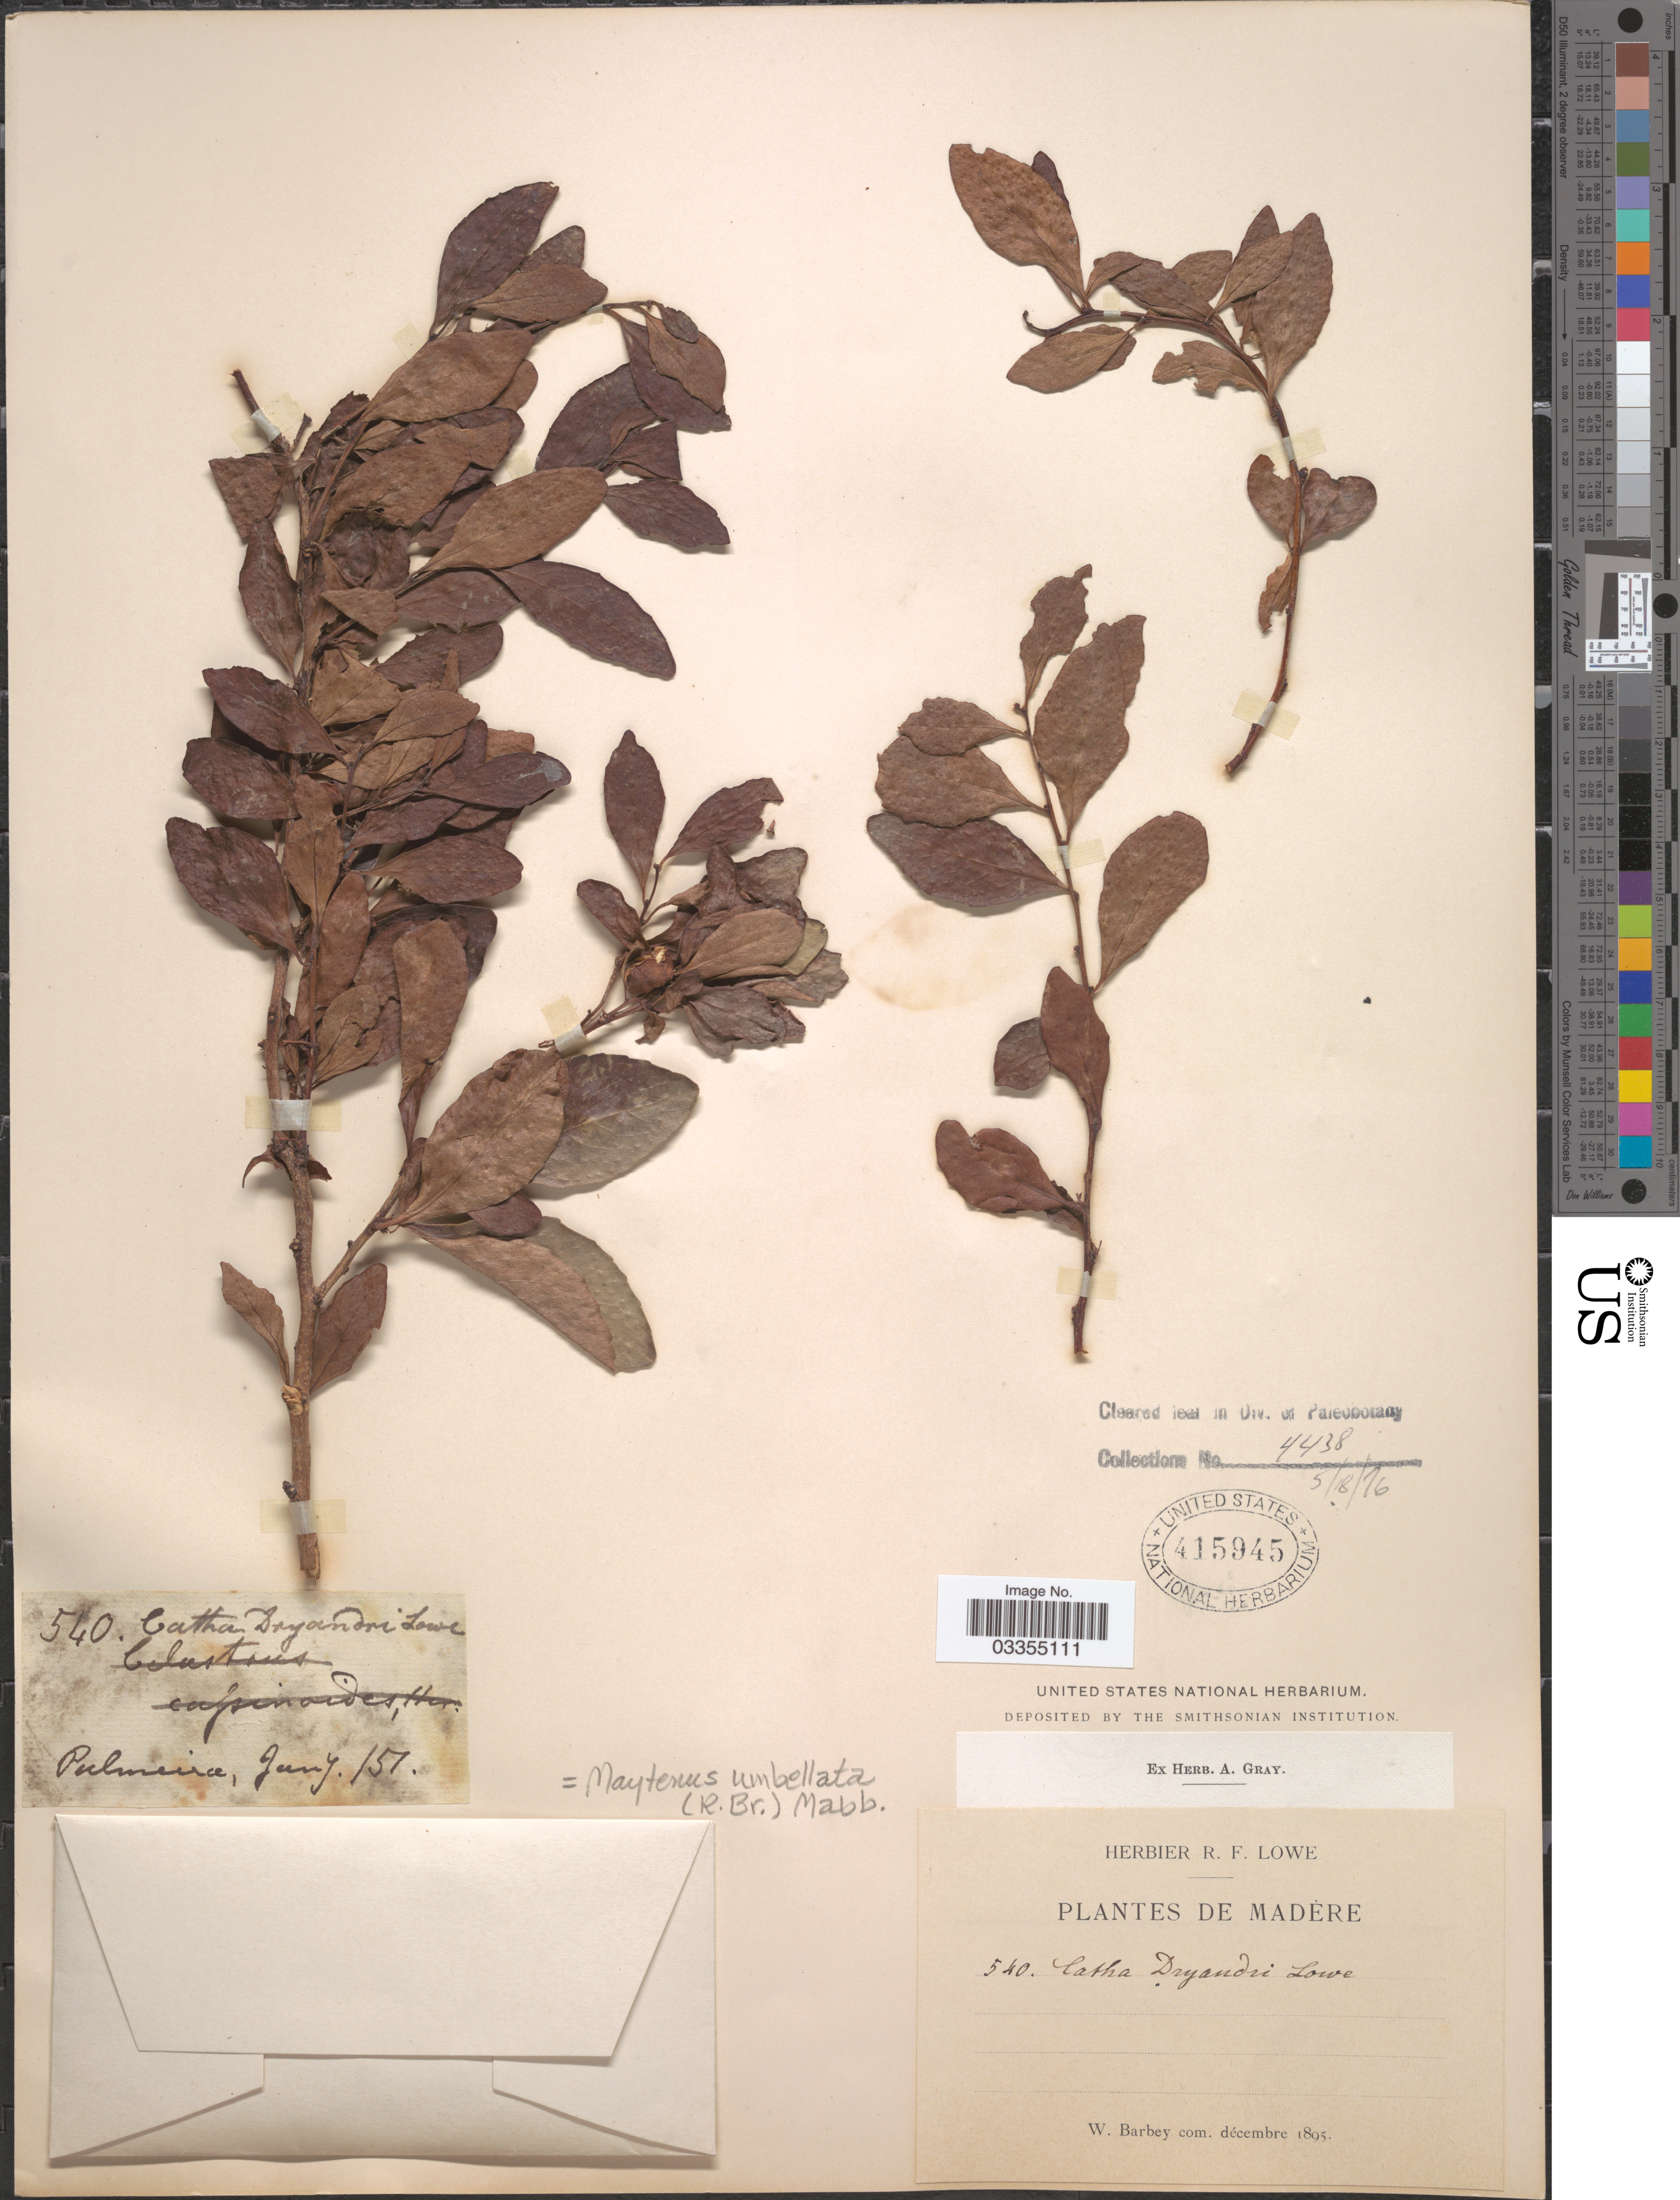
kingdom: Plantae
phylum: Tracheophyta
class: Magnoliopsida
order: Celastrales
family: Celastraceae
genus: Maytenus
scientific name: Maytenus umbellata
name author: (R. Br.) Mabb.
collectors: ex herb. R. F. Lowe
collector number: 540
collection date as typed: Transcribed d/m/y: /1/51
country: Portugal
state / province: Madeira (Aut. Reg.)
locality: Madère. Palmeira.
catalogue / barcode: US 415945